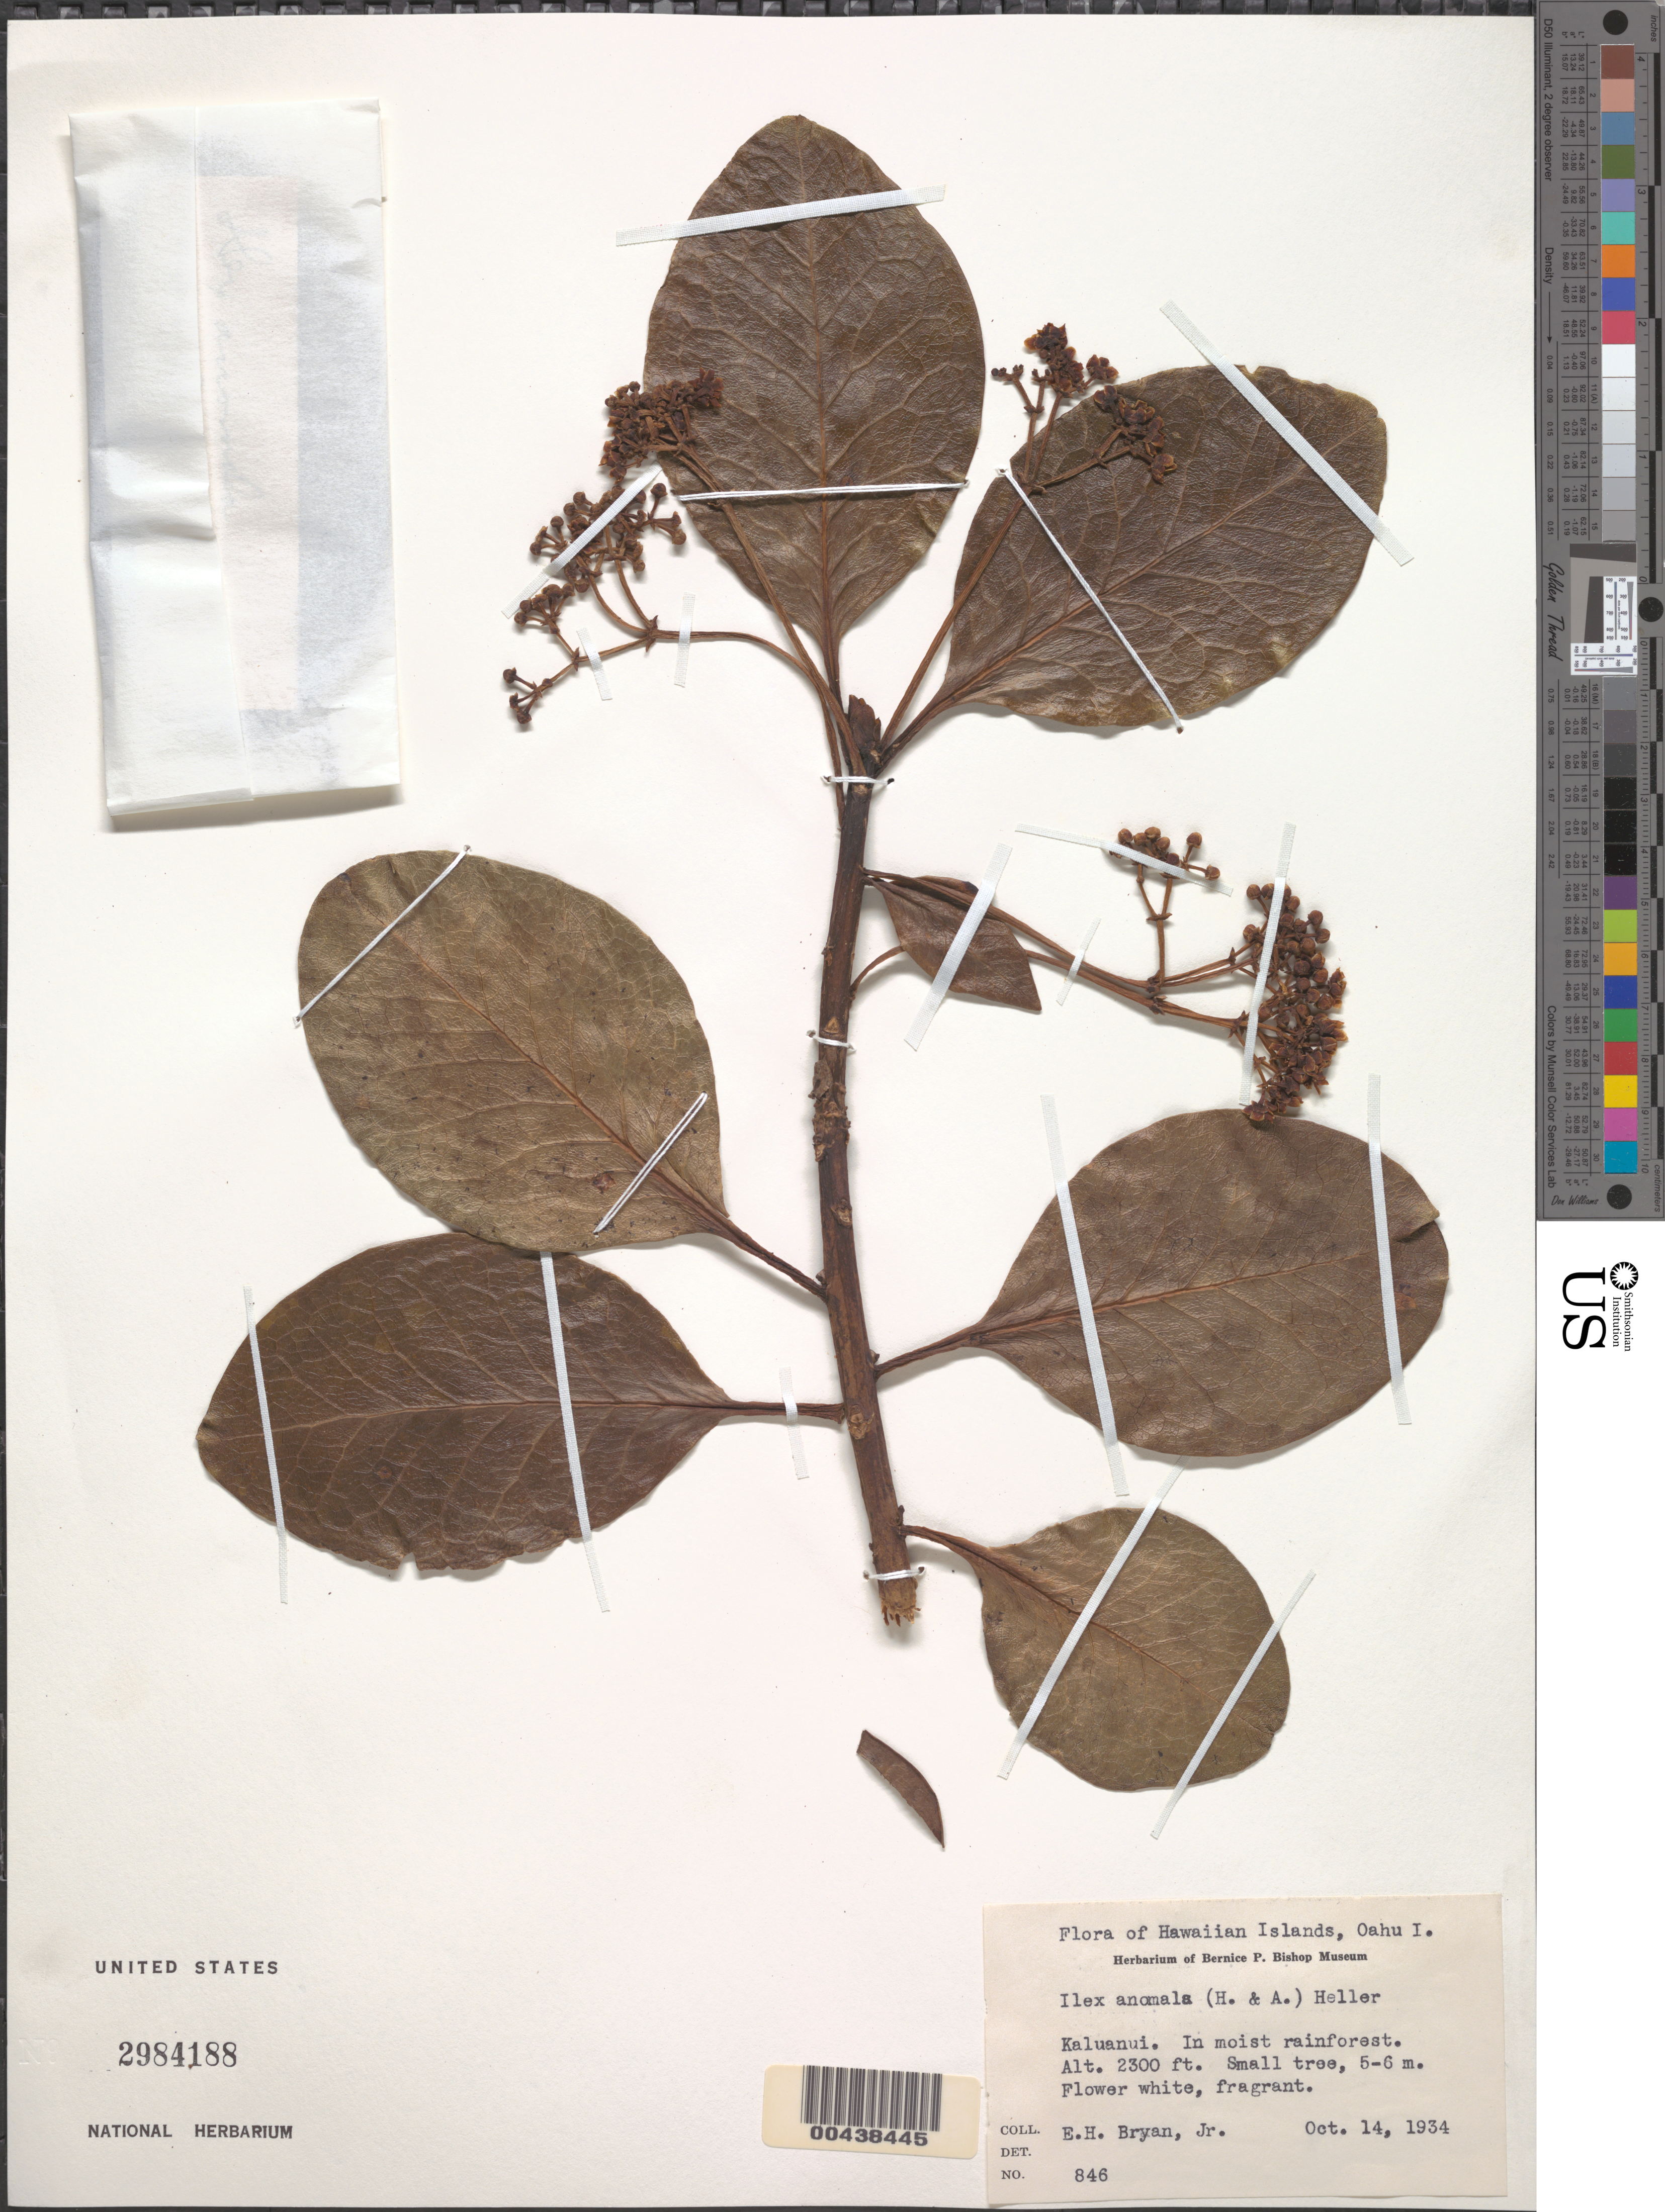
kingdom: Plantae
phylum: Tracheophyta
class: Magnoliopsida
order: Aquifoliales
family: Aquifoliaceae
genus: Ilex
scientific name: Ilex anomala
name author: Hook. & Arn.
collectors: E. Bryan Jr.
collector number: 846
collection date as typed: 14 Oct 1934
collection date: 1934-10-14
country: United States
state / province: Hawaii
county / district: Kauai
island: Kaua'i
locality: Kaluanui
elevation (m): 701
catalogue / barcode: US 2984188